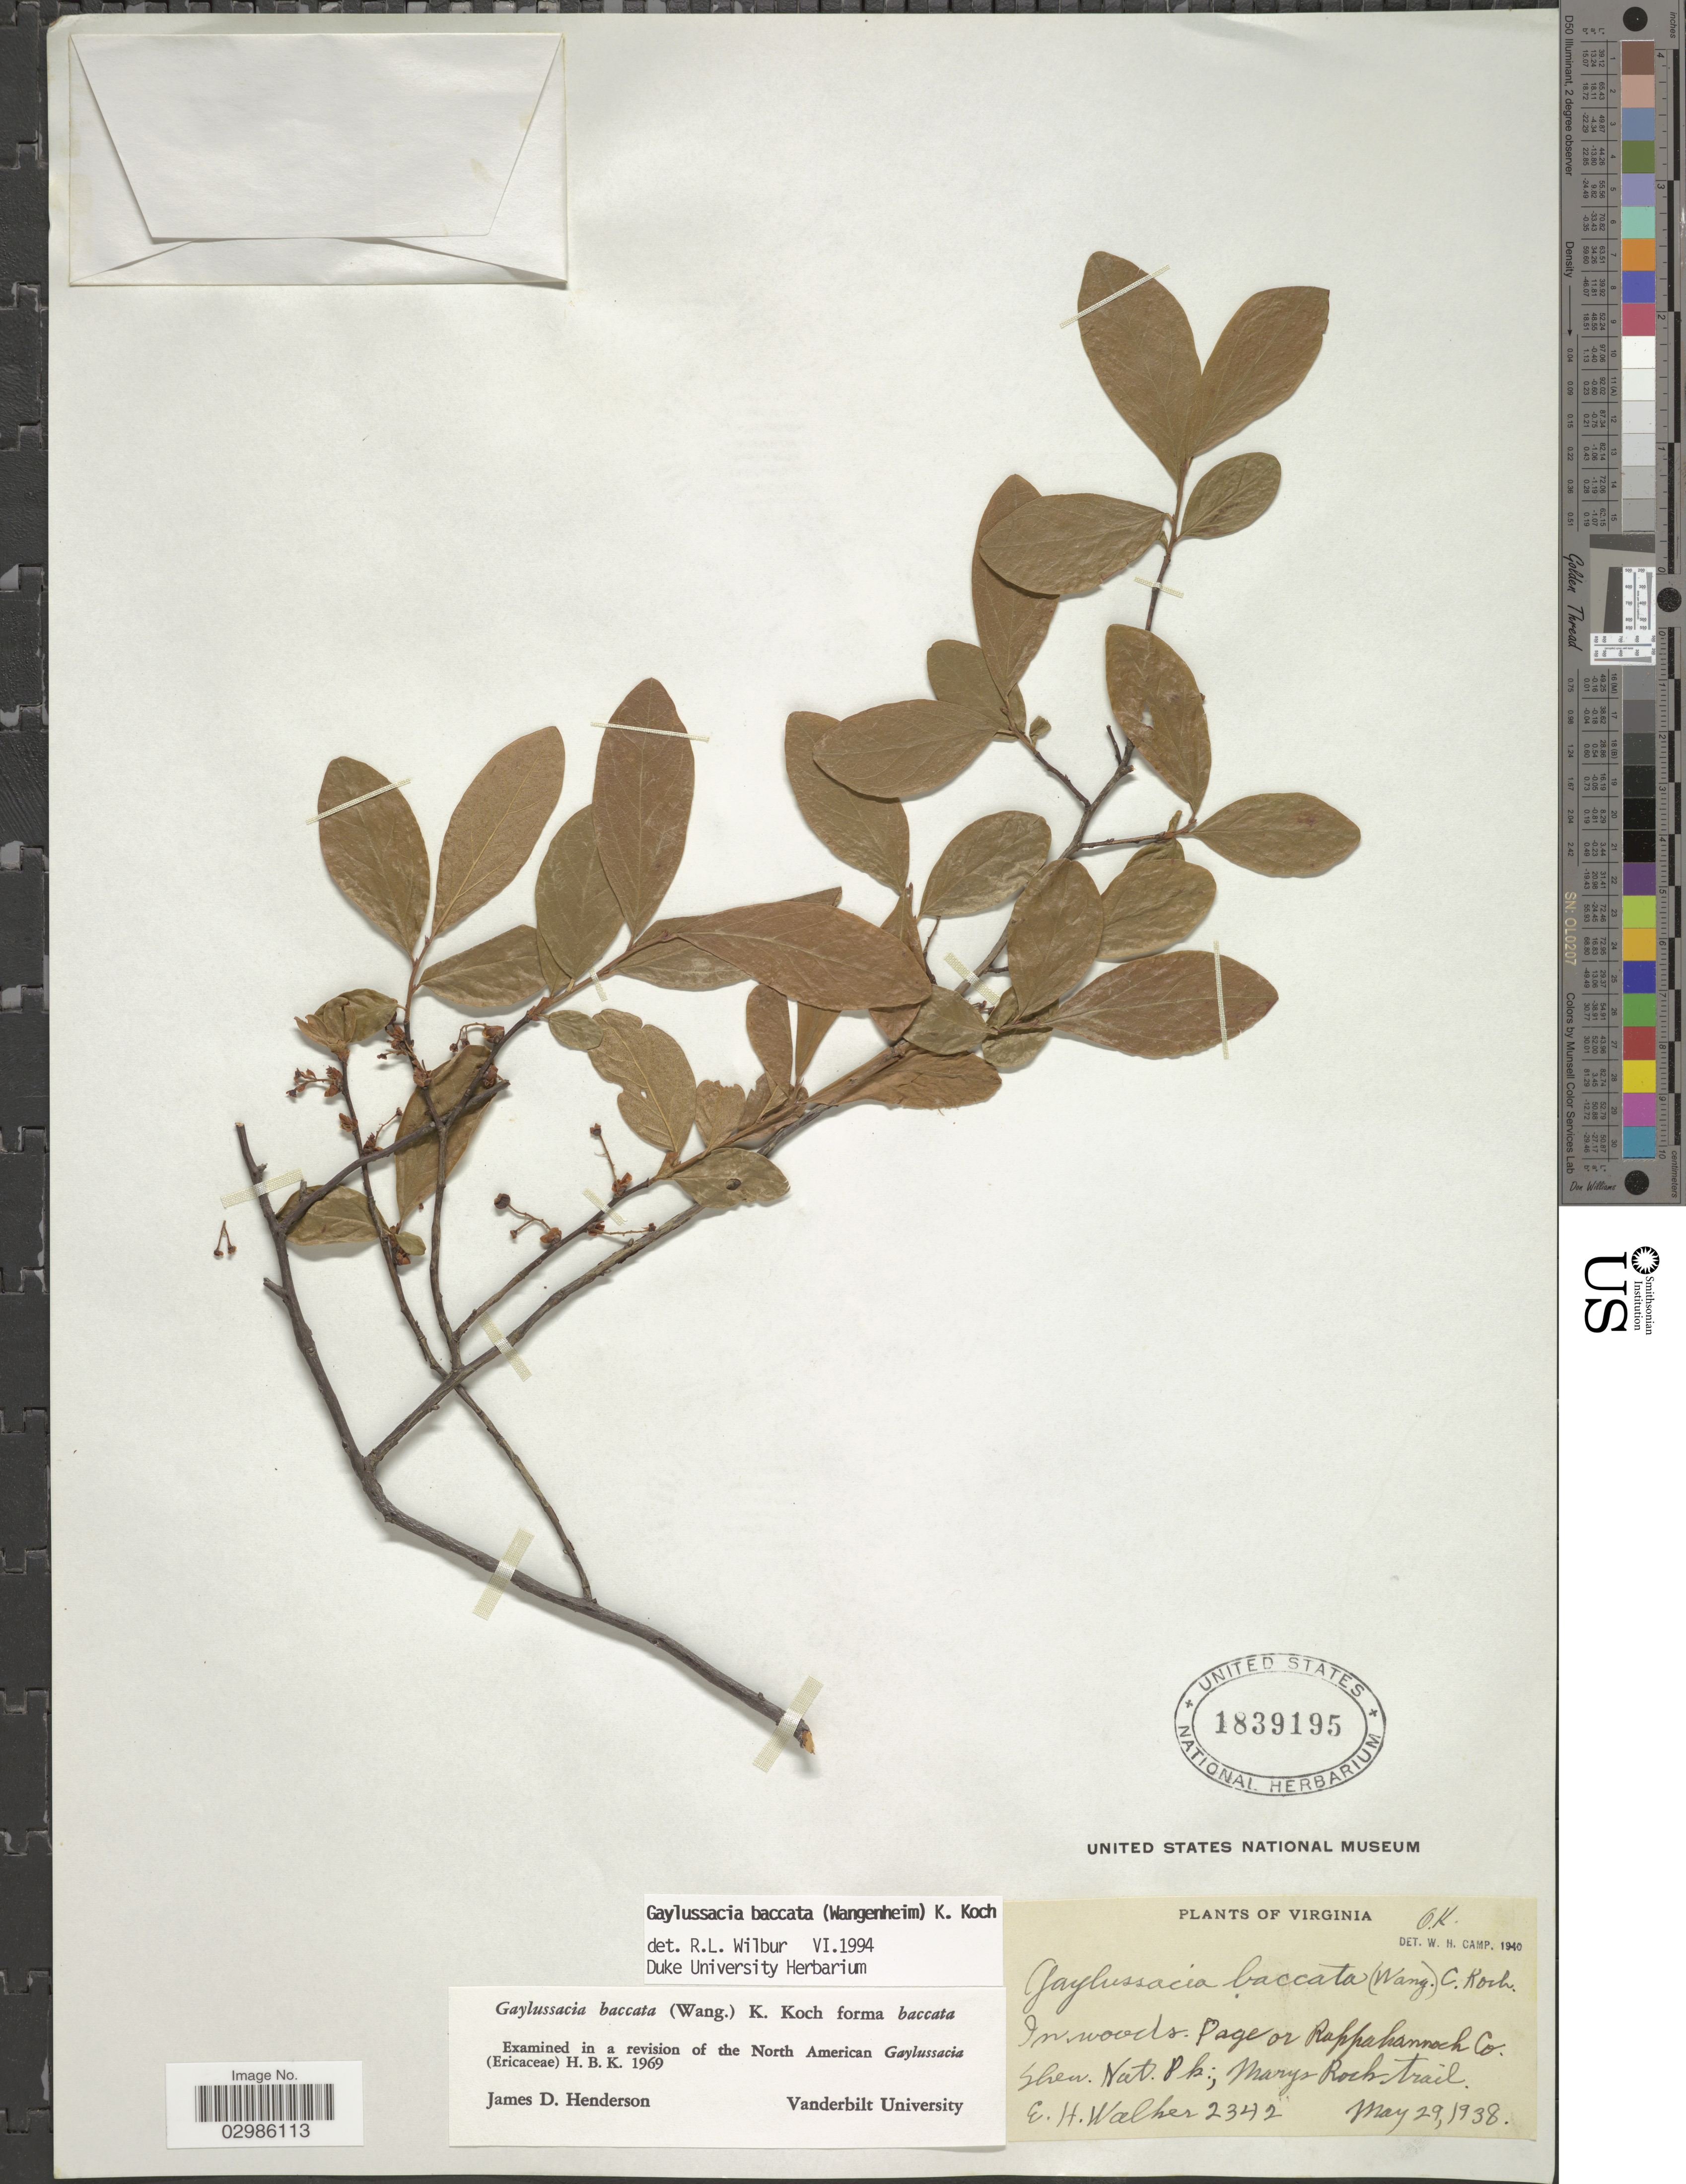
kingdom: Plantae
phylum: Tracheophyta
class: Magnoliopsida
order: Ericales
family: Ericaceae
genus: Gaylussacia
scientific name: Gaylussacia baccata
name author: (Wangenh.) K. Koch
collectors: E. H. Walker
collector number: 2342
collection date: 1938-05-29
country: United States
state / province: Virginia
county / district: Page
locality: Page or Rappahannock Co. Shen. Nat. Pk; Marys Rock trail.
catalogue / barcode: US 1839195